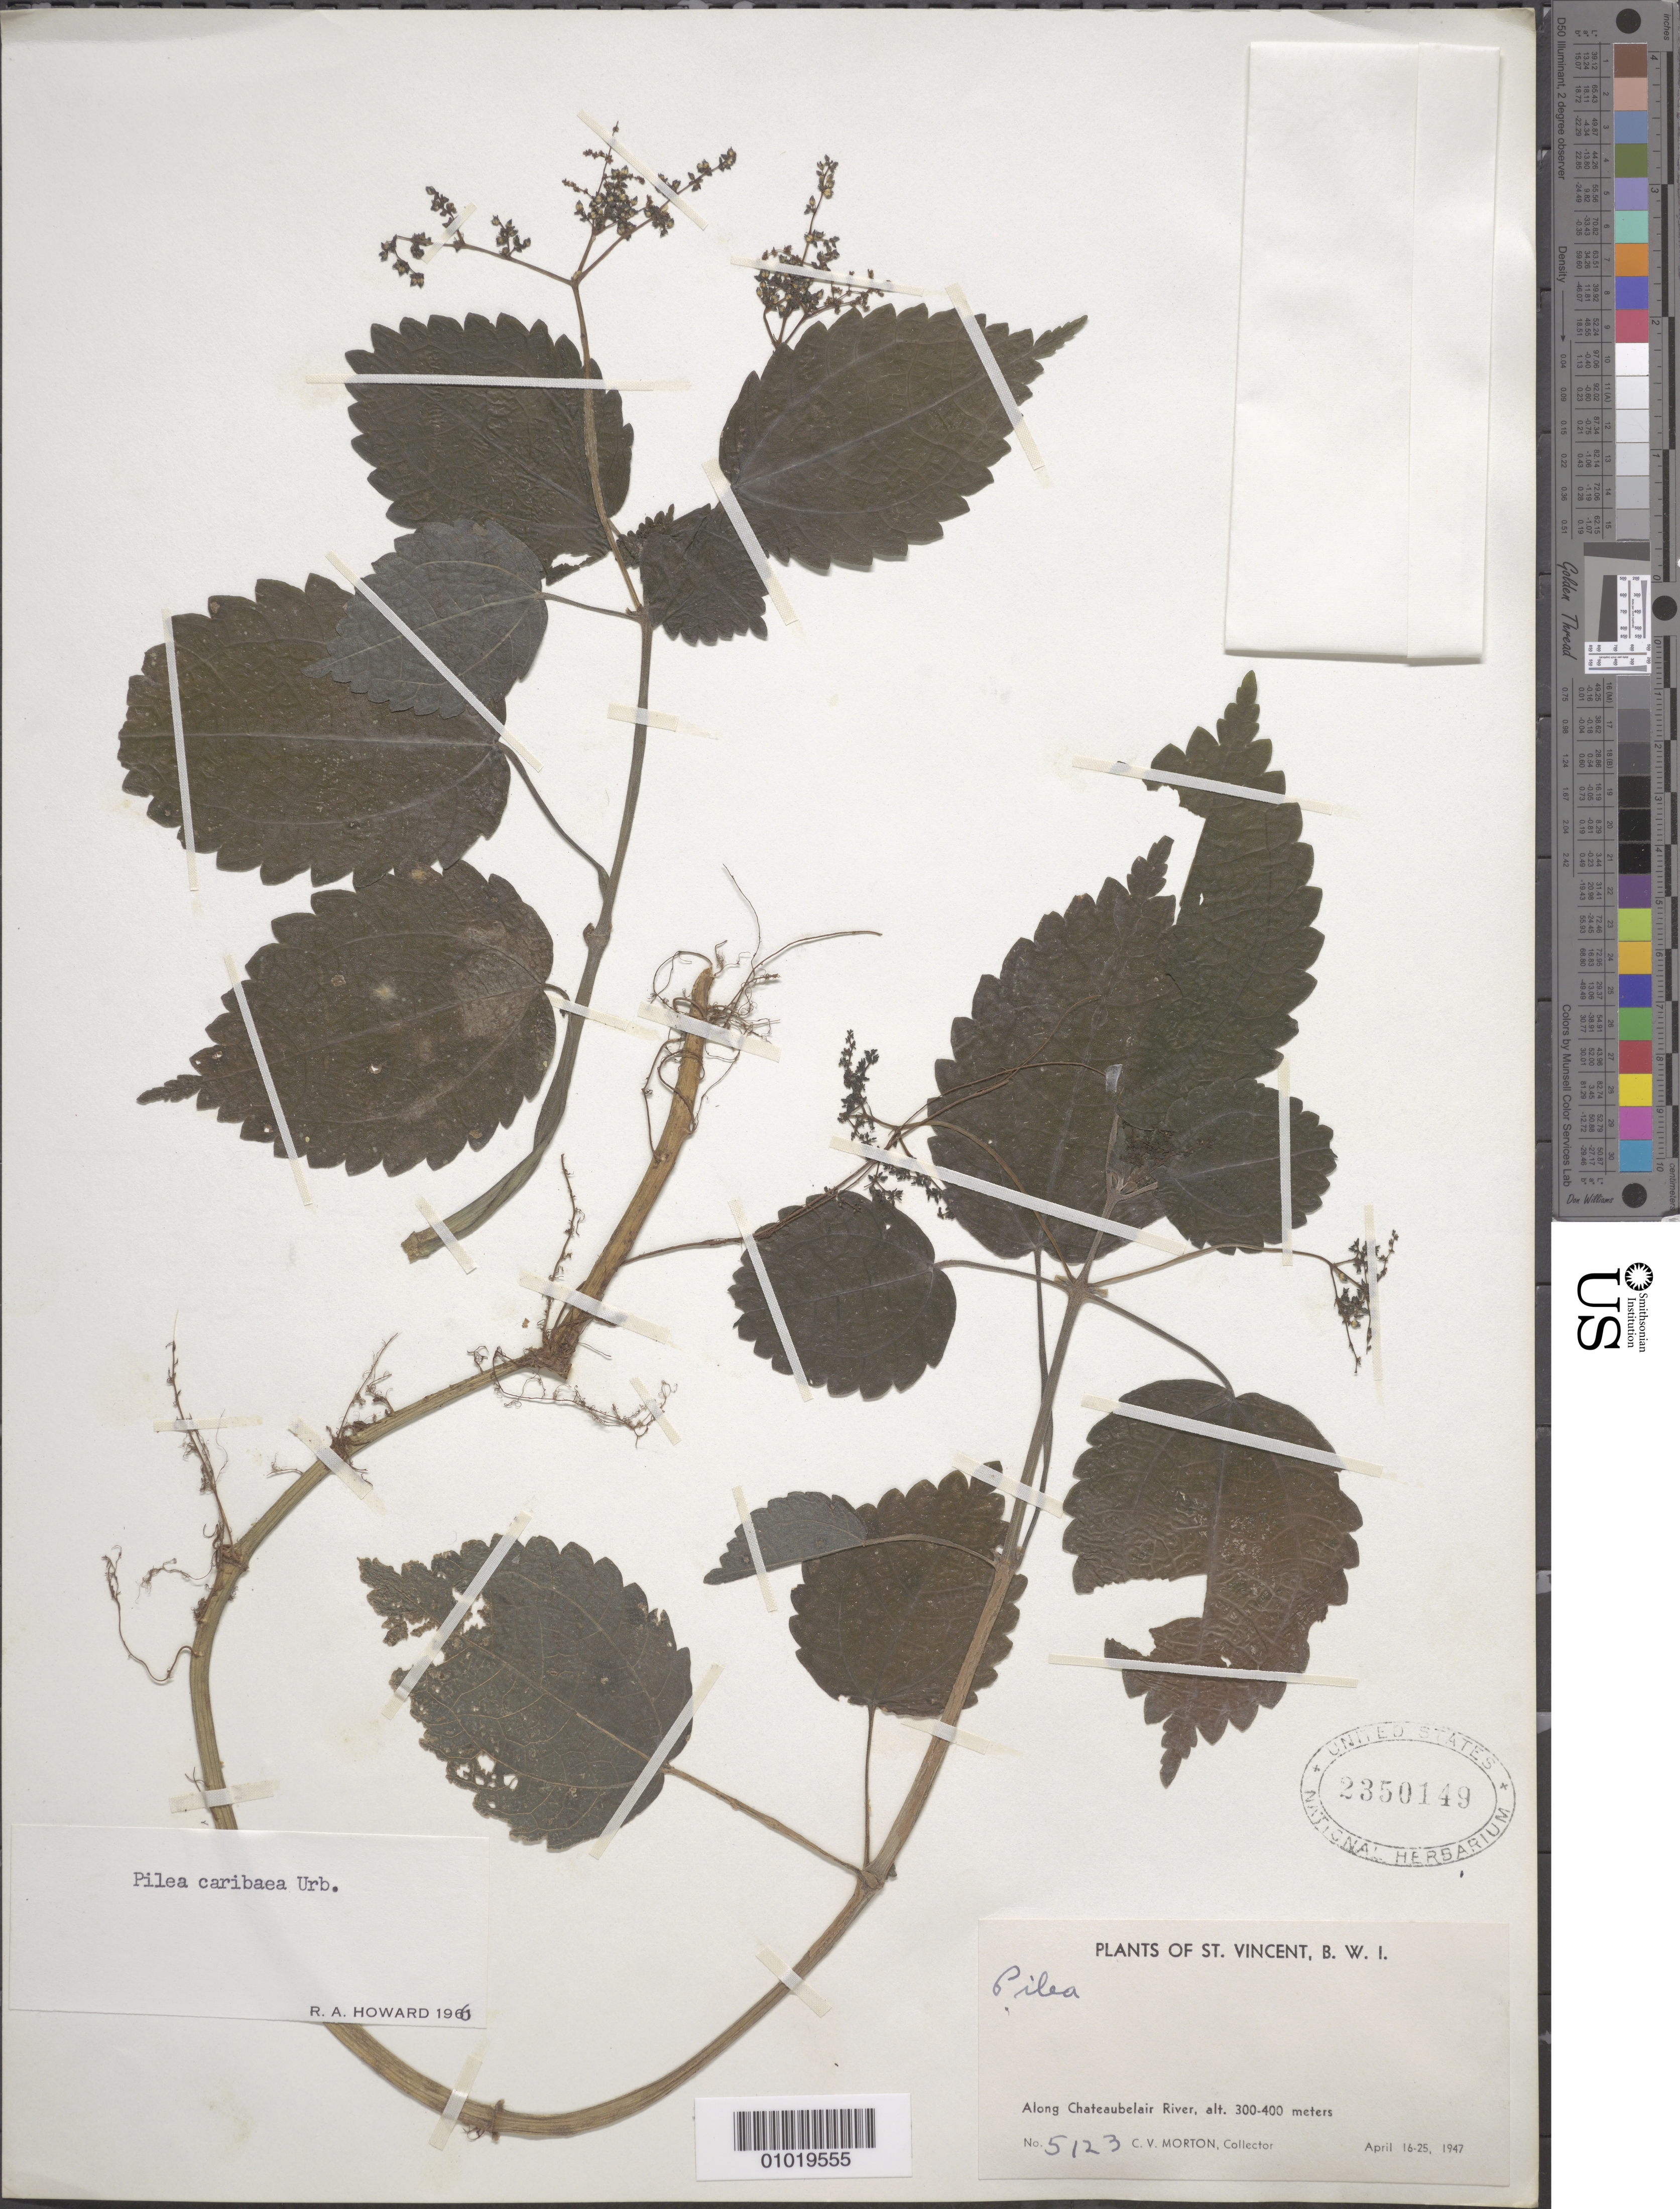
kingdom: Plantae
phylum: Tracheophyta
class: Magnoliopsida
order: Rosales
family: Urticaceae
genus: Pilea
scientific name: Pilea caribaea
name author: Urb.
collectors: C. V. Morton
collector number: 5123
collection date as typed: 16 Apr 1947 to 25 Apr 1947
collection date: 1947-04-16/1947-04-25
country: St. Vincent - Grenadines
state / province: Saint David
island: St. Vincent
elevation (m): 300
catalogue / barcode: US 2350149